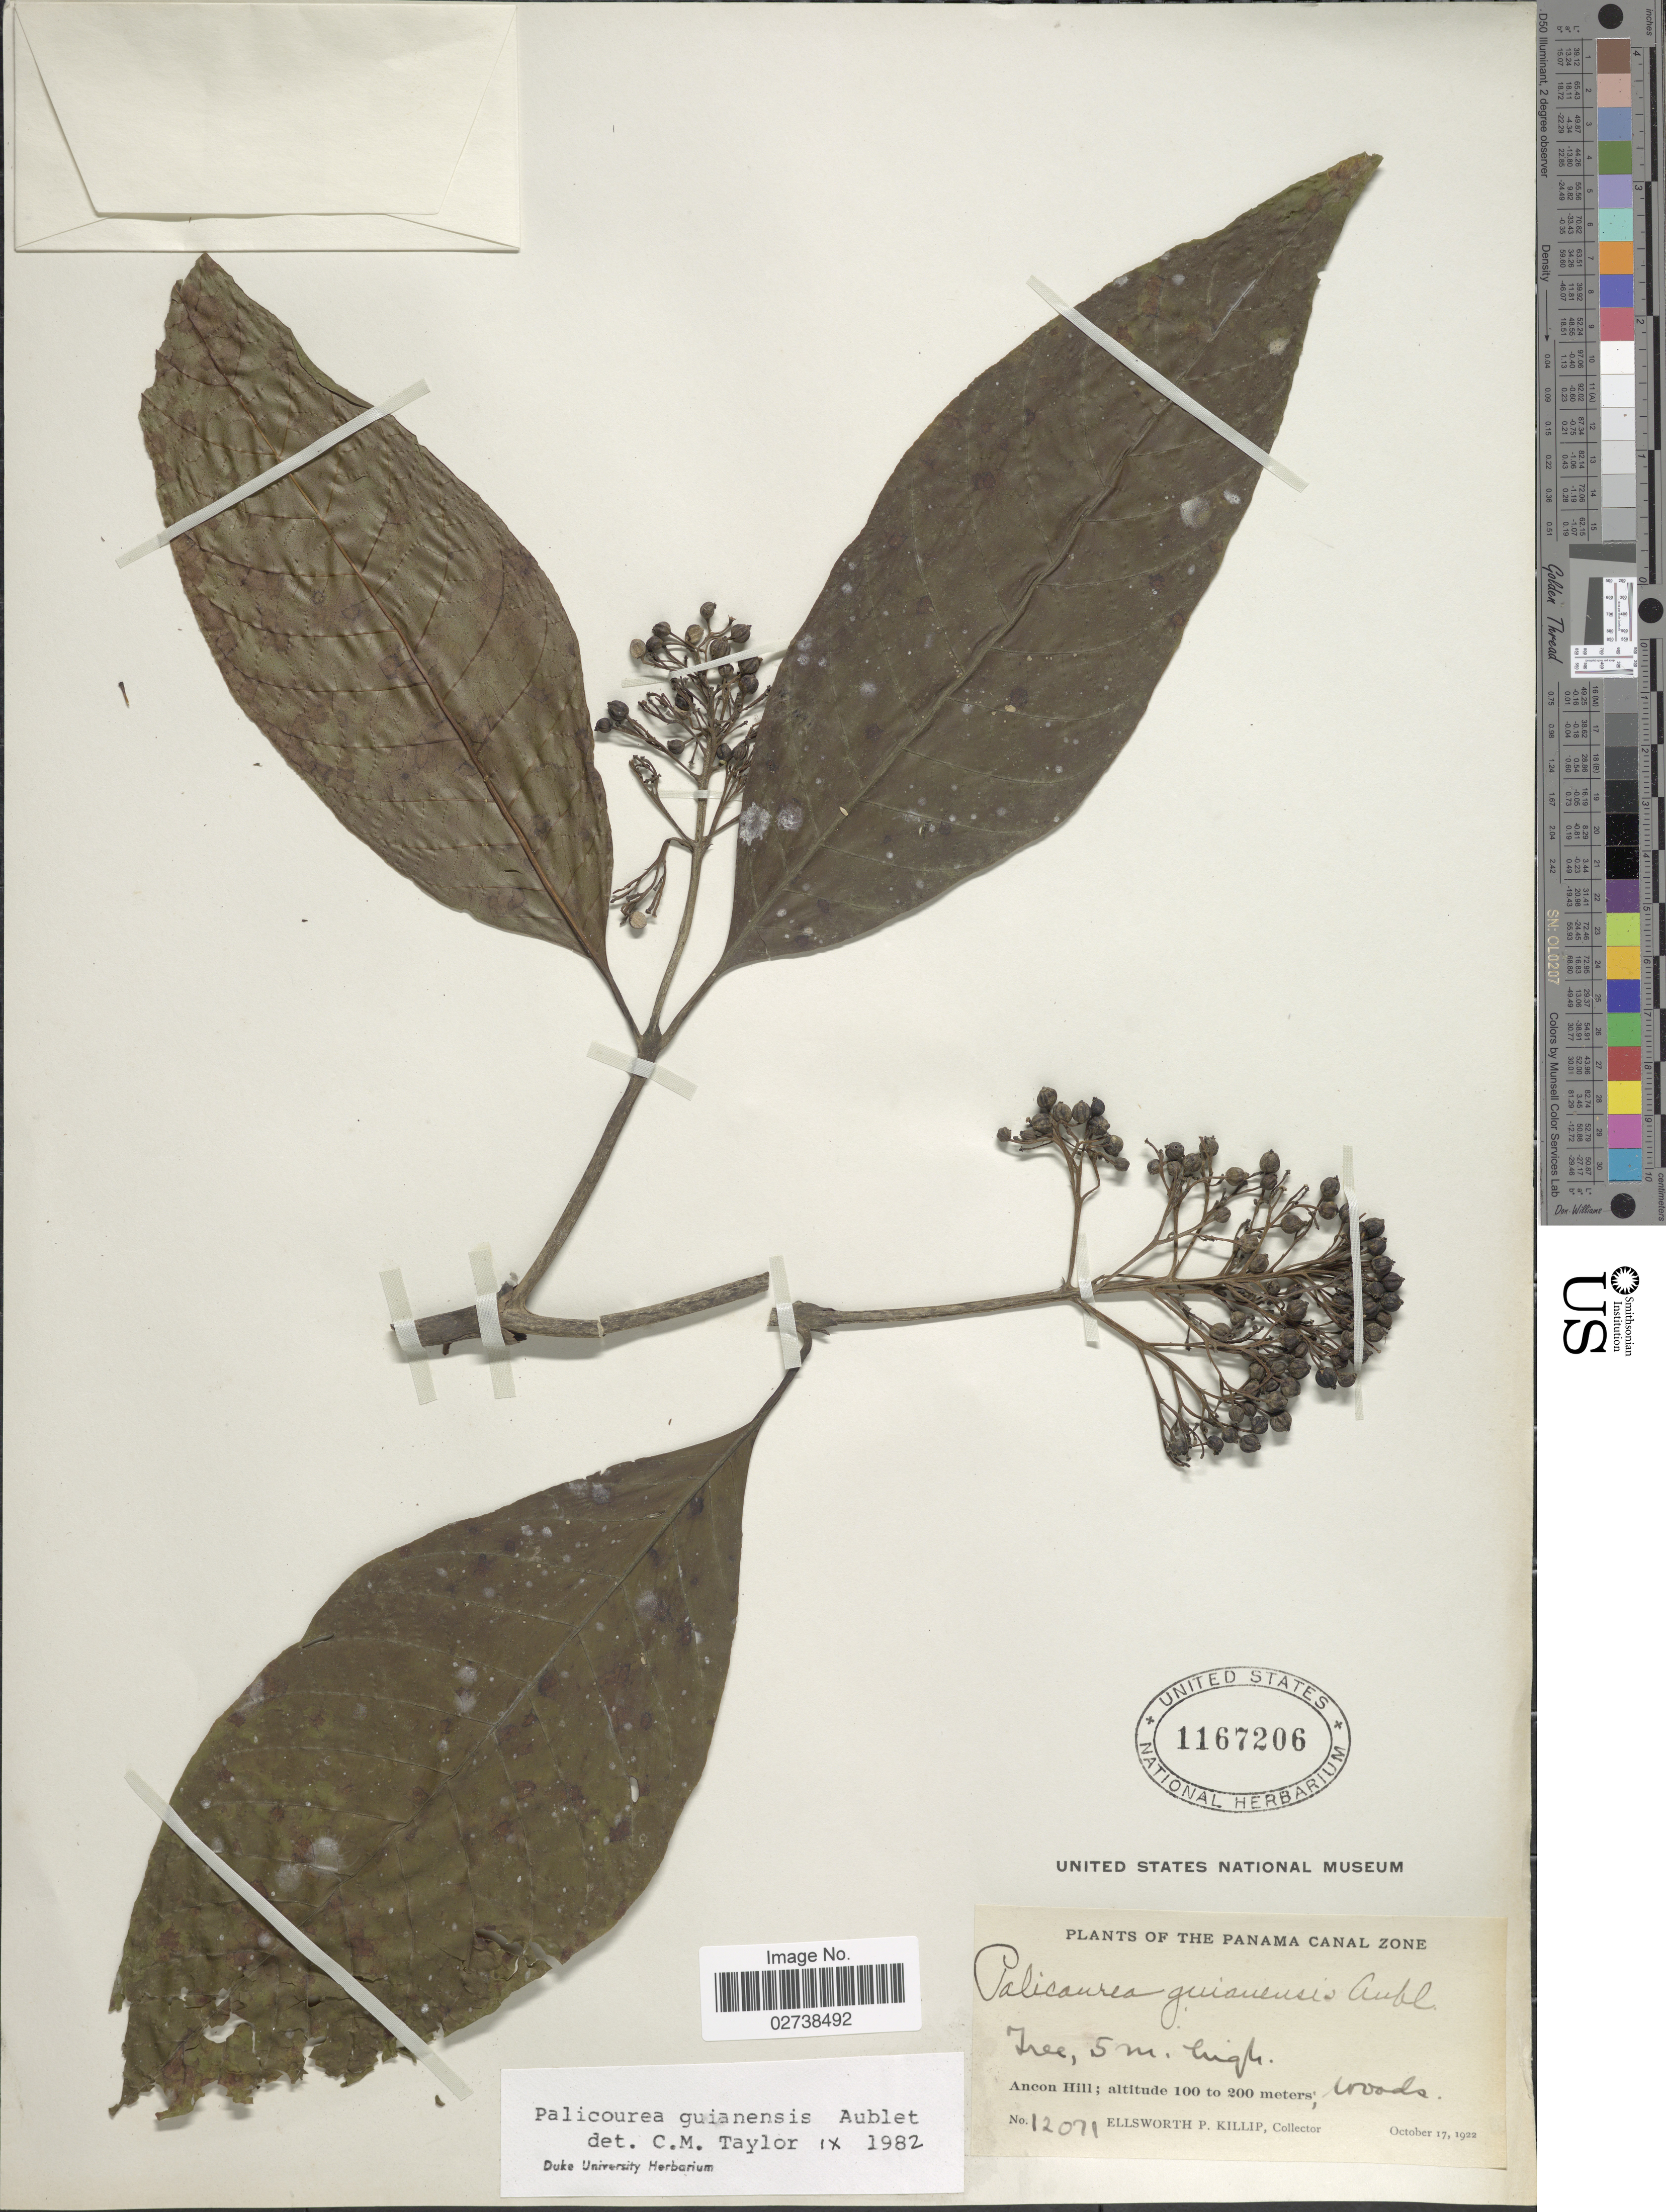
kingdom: Plantae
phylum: Tracheophyta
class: Magnoliopsida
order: Gentianales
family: Rubiaceae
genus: Palicourea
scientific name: Palicourea guianensis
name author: Aubl.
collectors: E. P. Killip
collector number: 12071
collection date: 1922-10-17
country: Panama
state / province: Colón / Panamá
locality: The Panama Canal Zone, Ancon Hill; woods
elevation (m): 100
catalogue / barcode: US 1167206